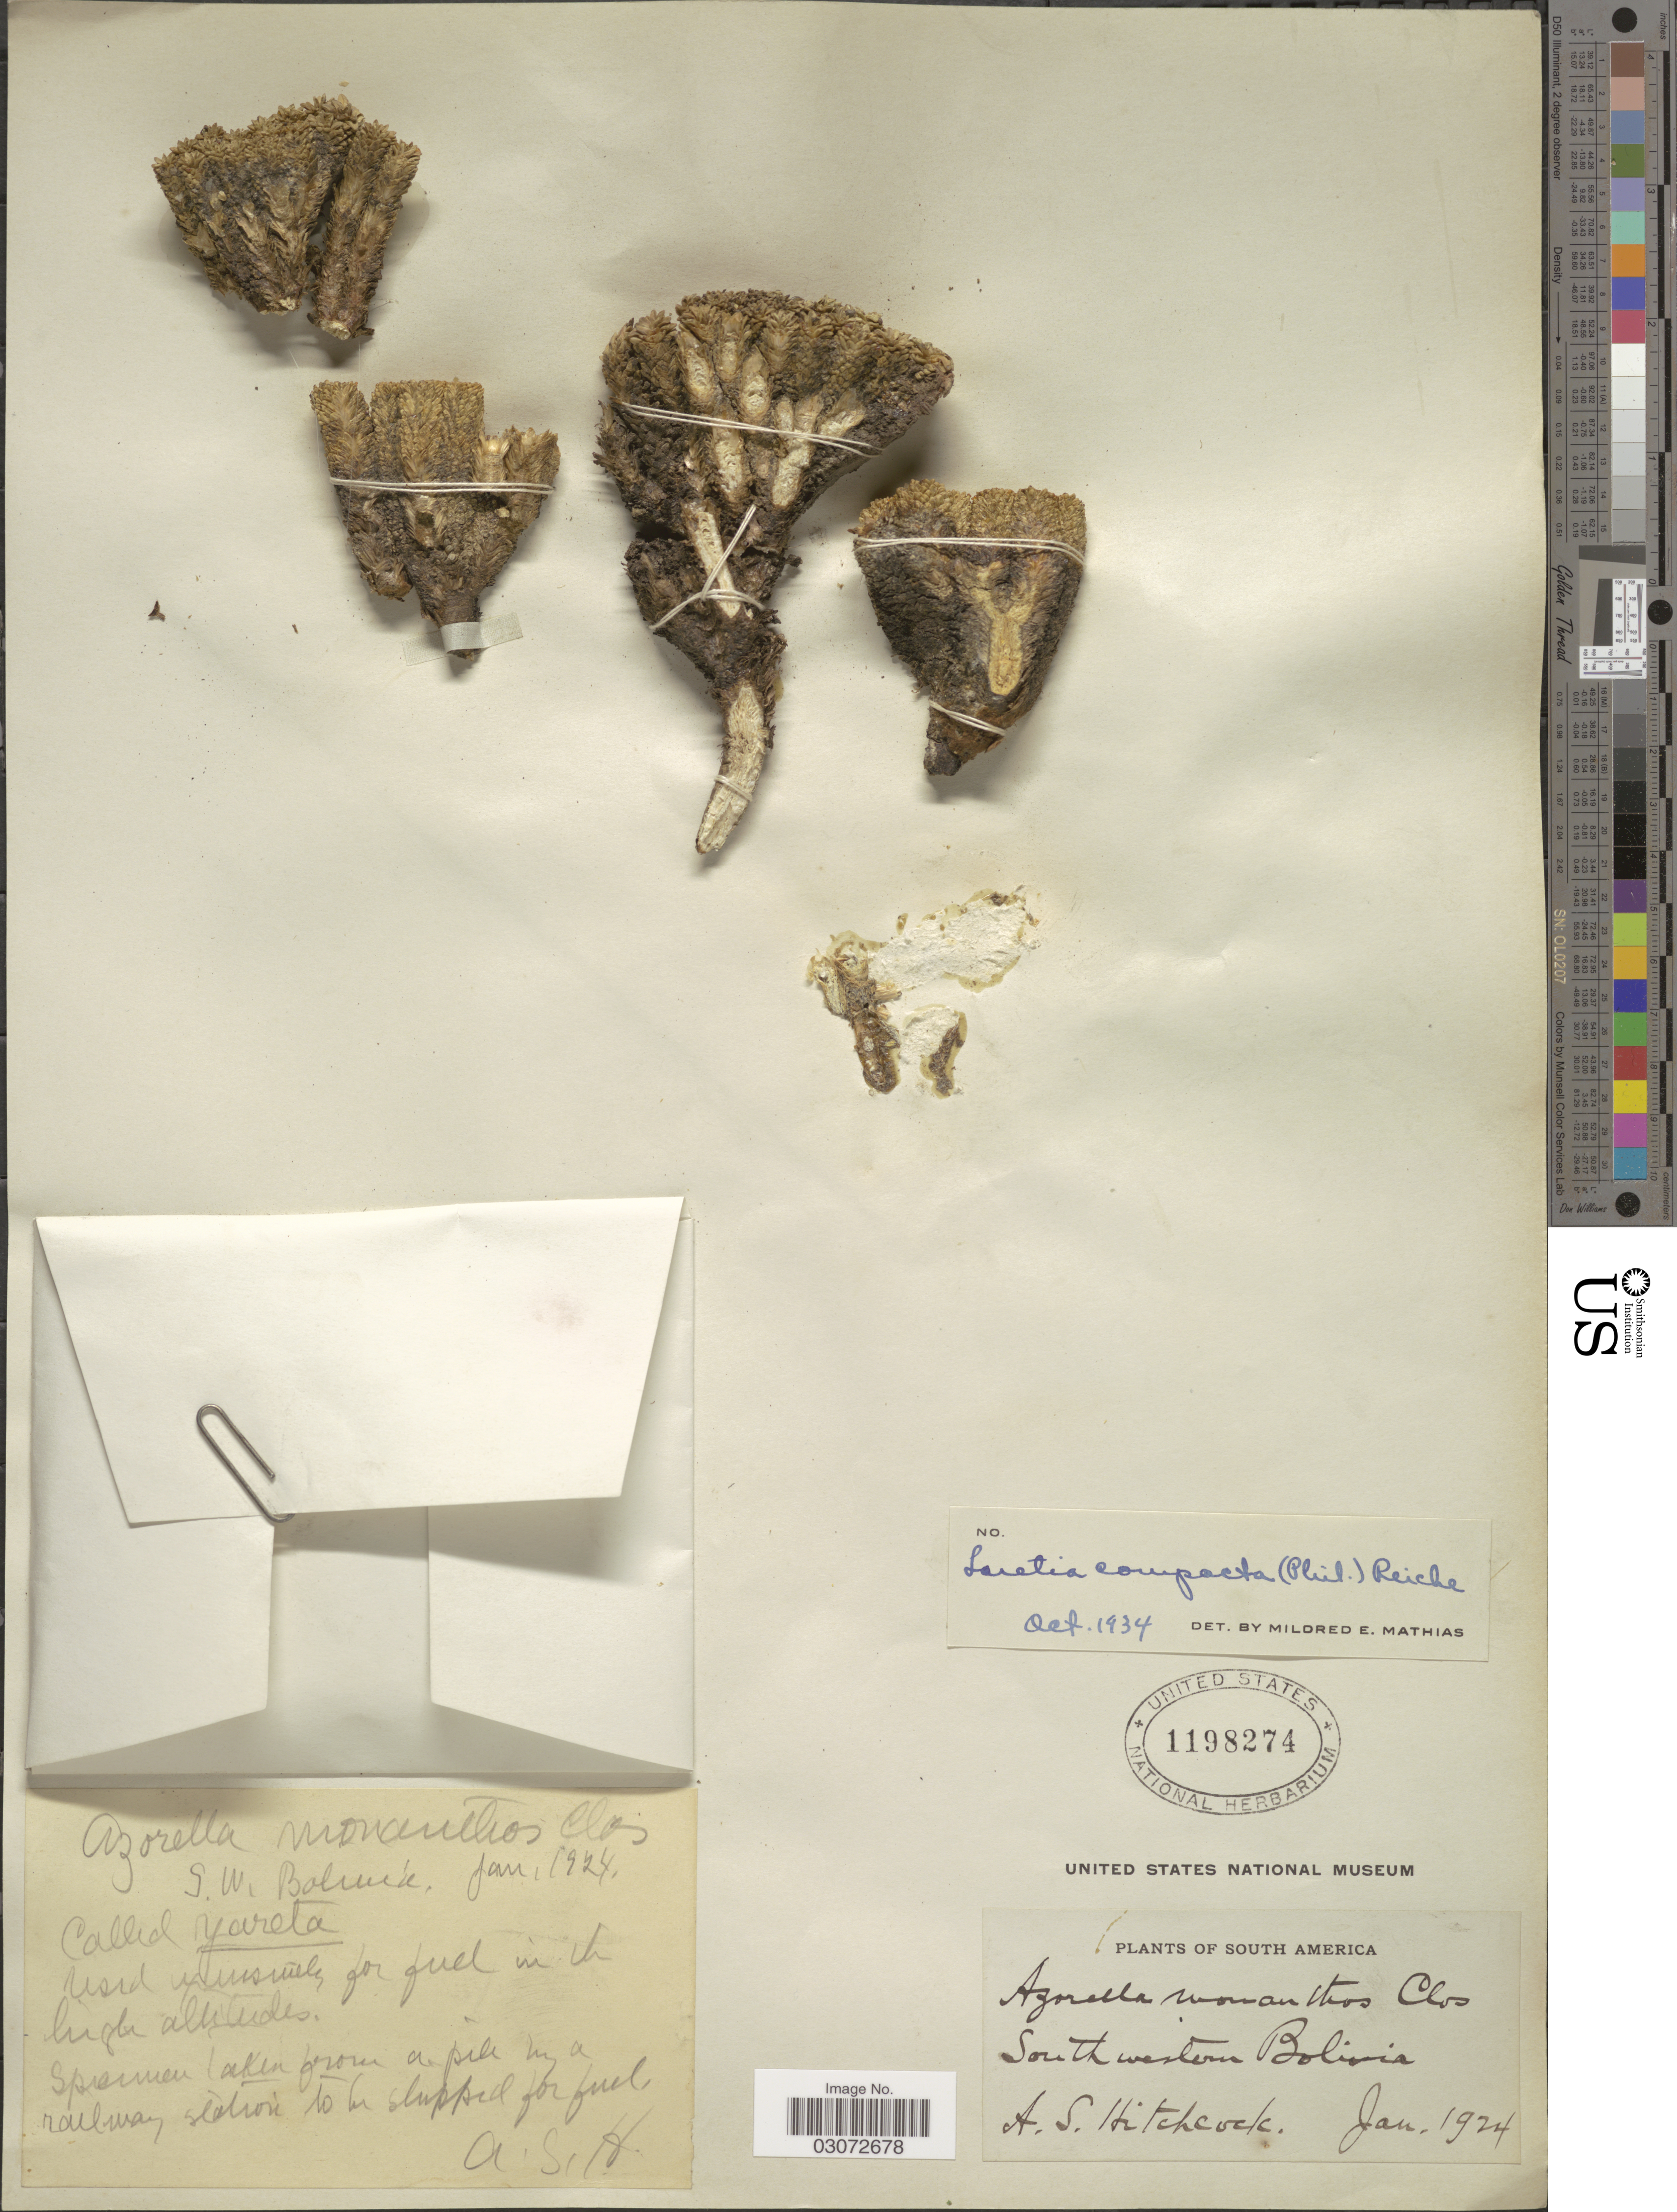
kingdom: Plantae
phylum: Tracheophyta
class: Magnoliopsida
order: Apiales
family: Apiaceae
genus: Azorella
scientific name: Azorella compacta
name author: Phil.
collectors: A. S. Hitchcock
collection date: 1924-01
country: Bolivia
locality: Southwestern Bolivia.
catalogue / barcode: US 1198274